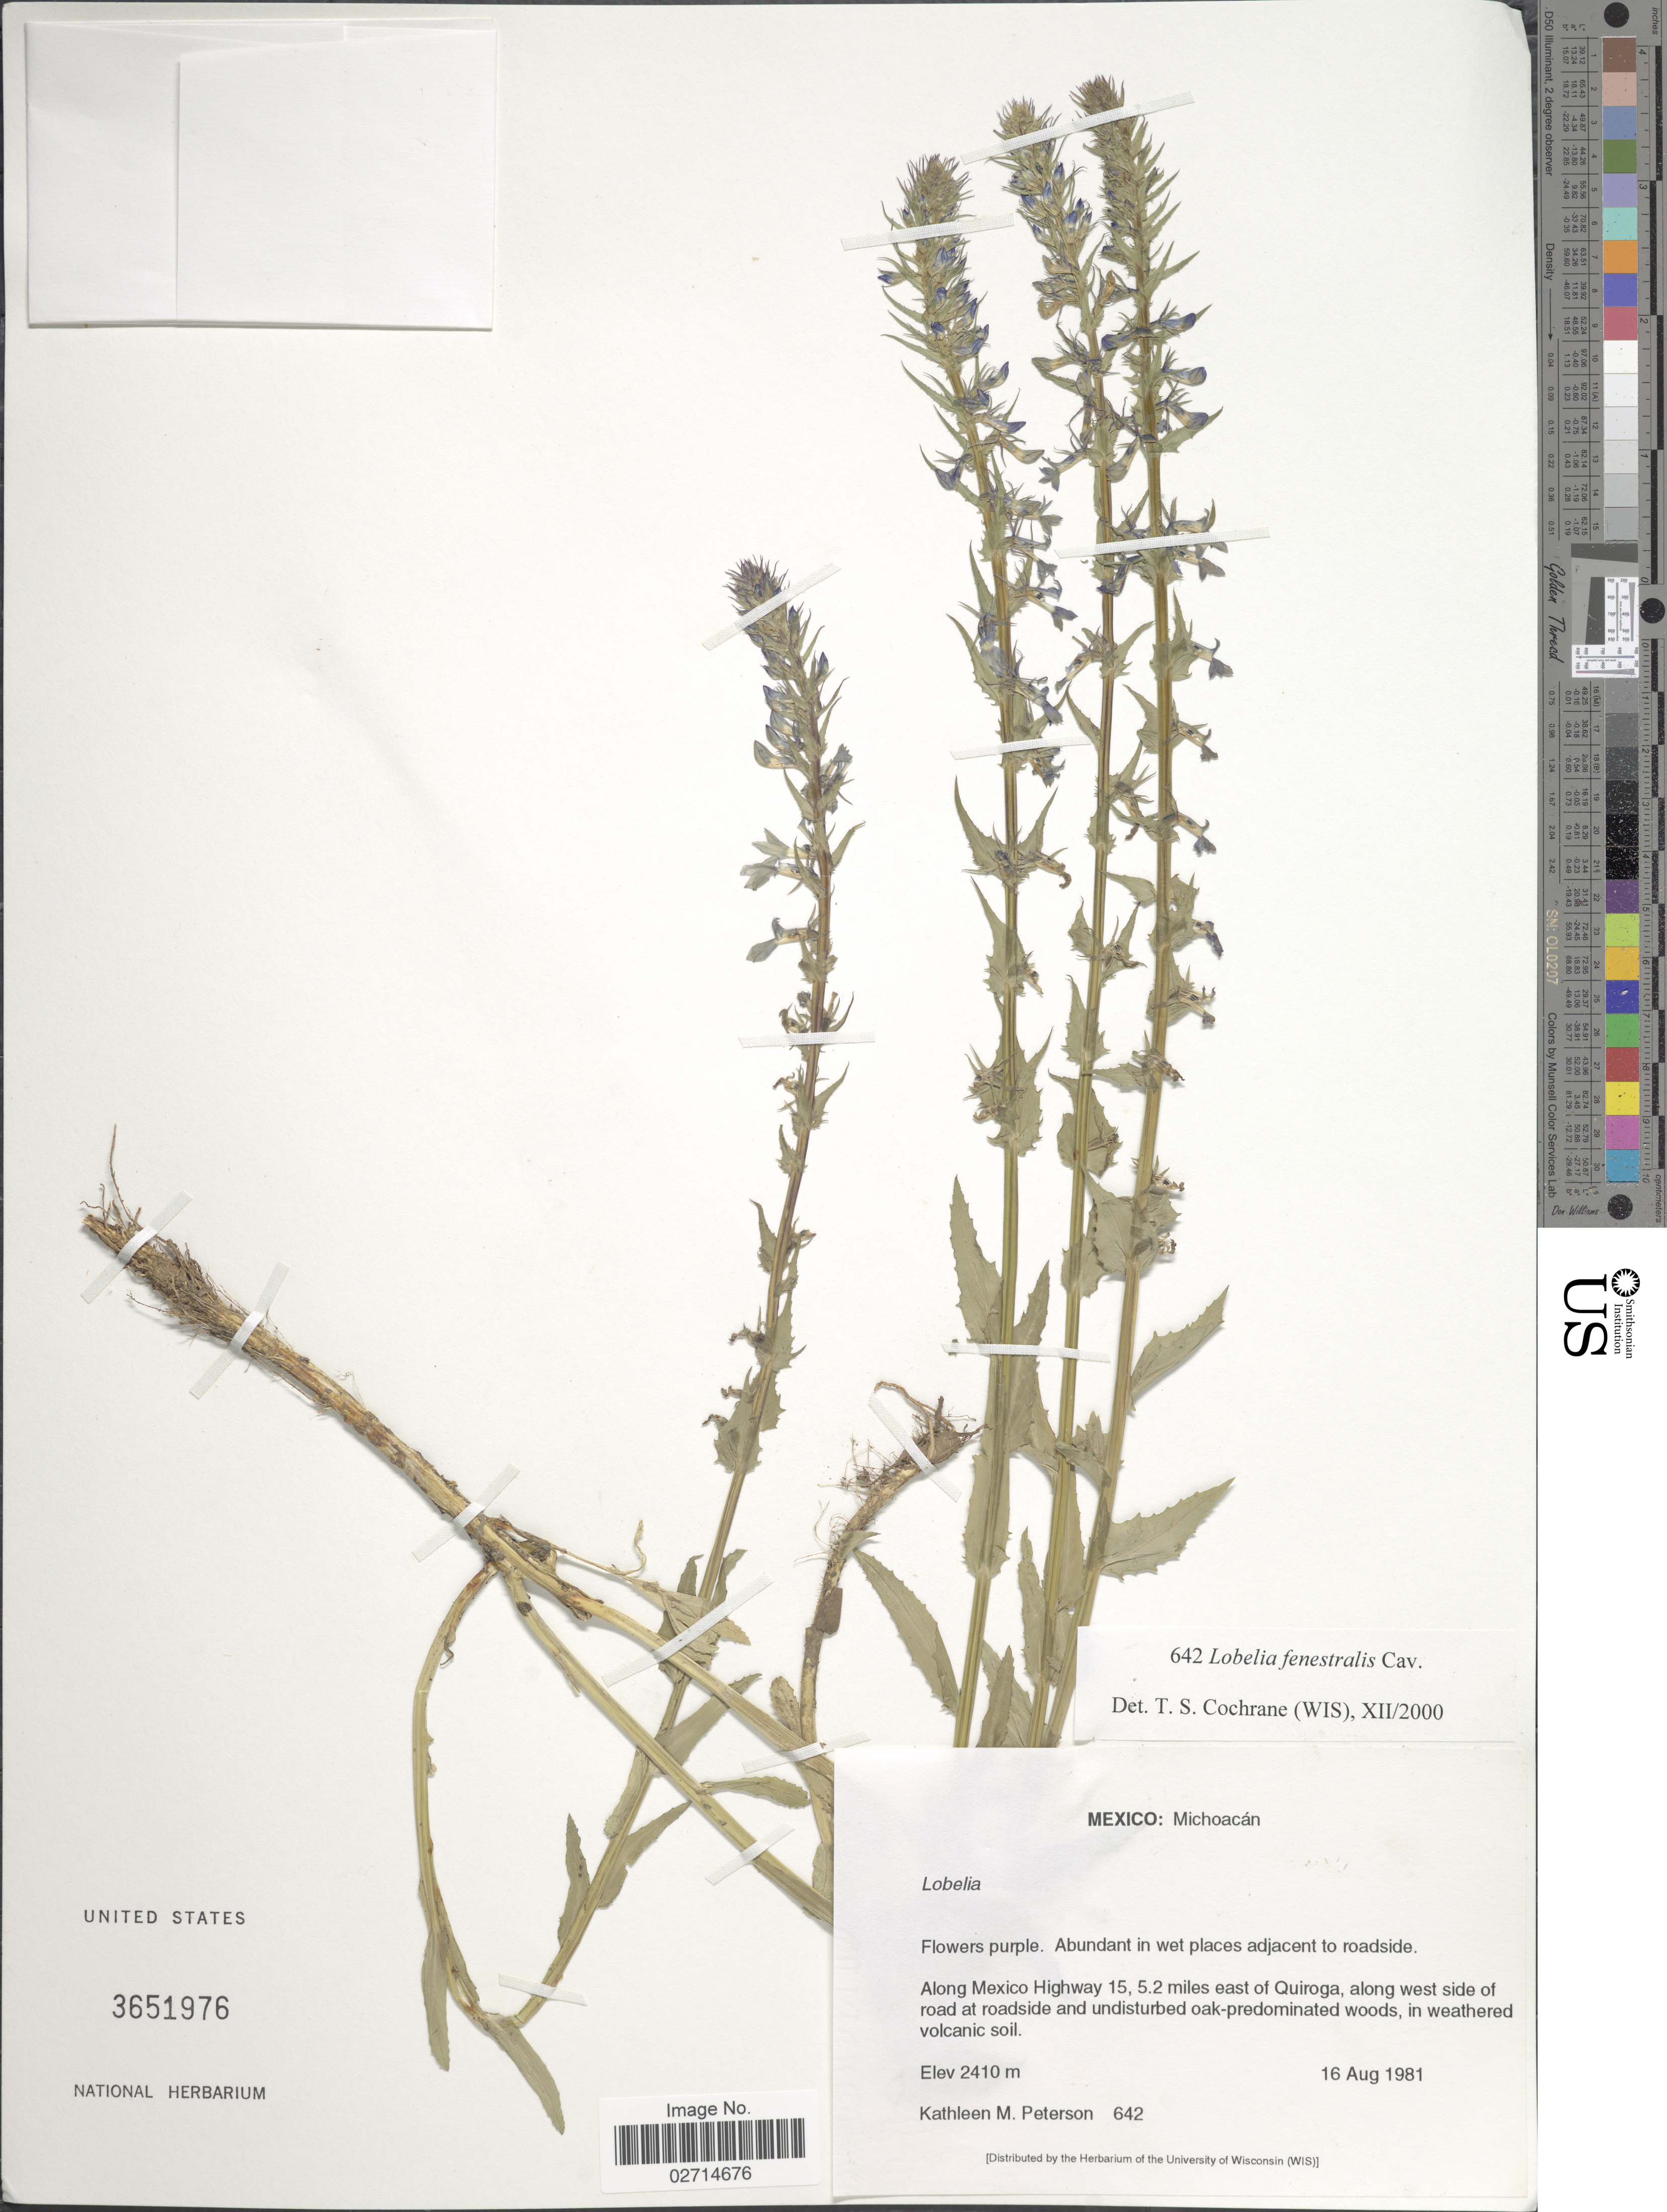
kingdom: Plantae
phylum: Tracheophyta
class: Magnoliopsida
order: Asterales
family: Campanulaceae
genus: Lobelia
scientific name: Lobelia fenestralis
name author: Cav.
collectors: K. Peterson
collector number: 642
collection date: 1981-08-16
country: Mexico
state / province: Michoacán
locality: Along Mexican Highway 15, 5.2 miles east of Quiroga, along west side of road at roadside and undisturbed oak-predominated woods.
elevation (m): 2410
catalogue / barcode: US 3651976